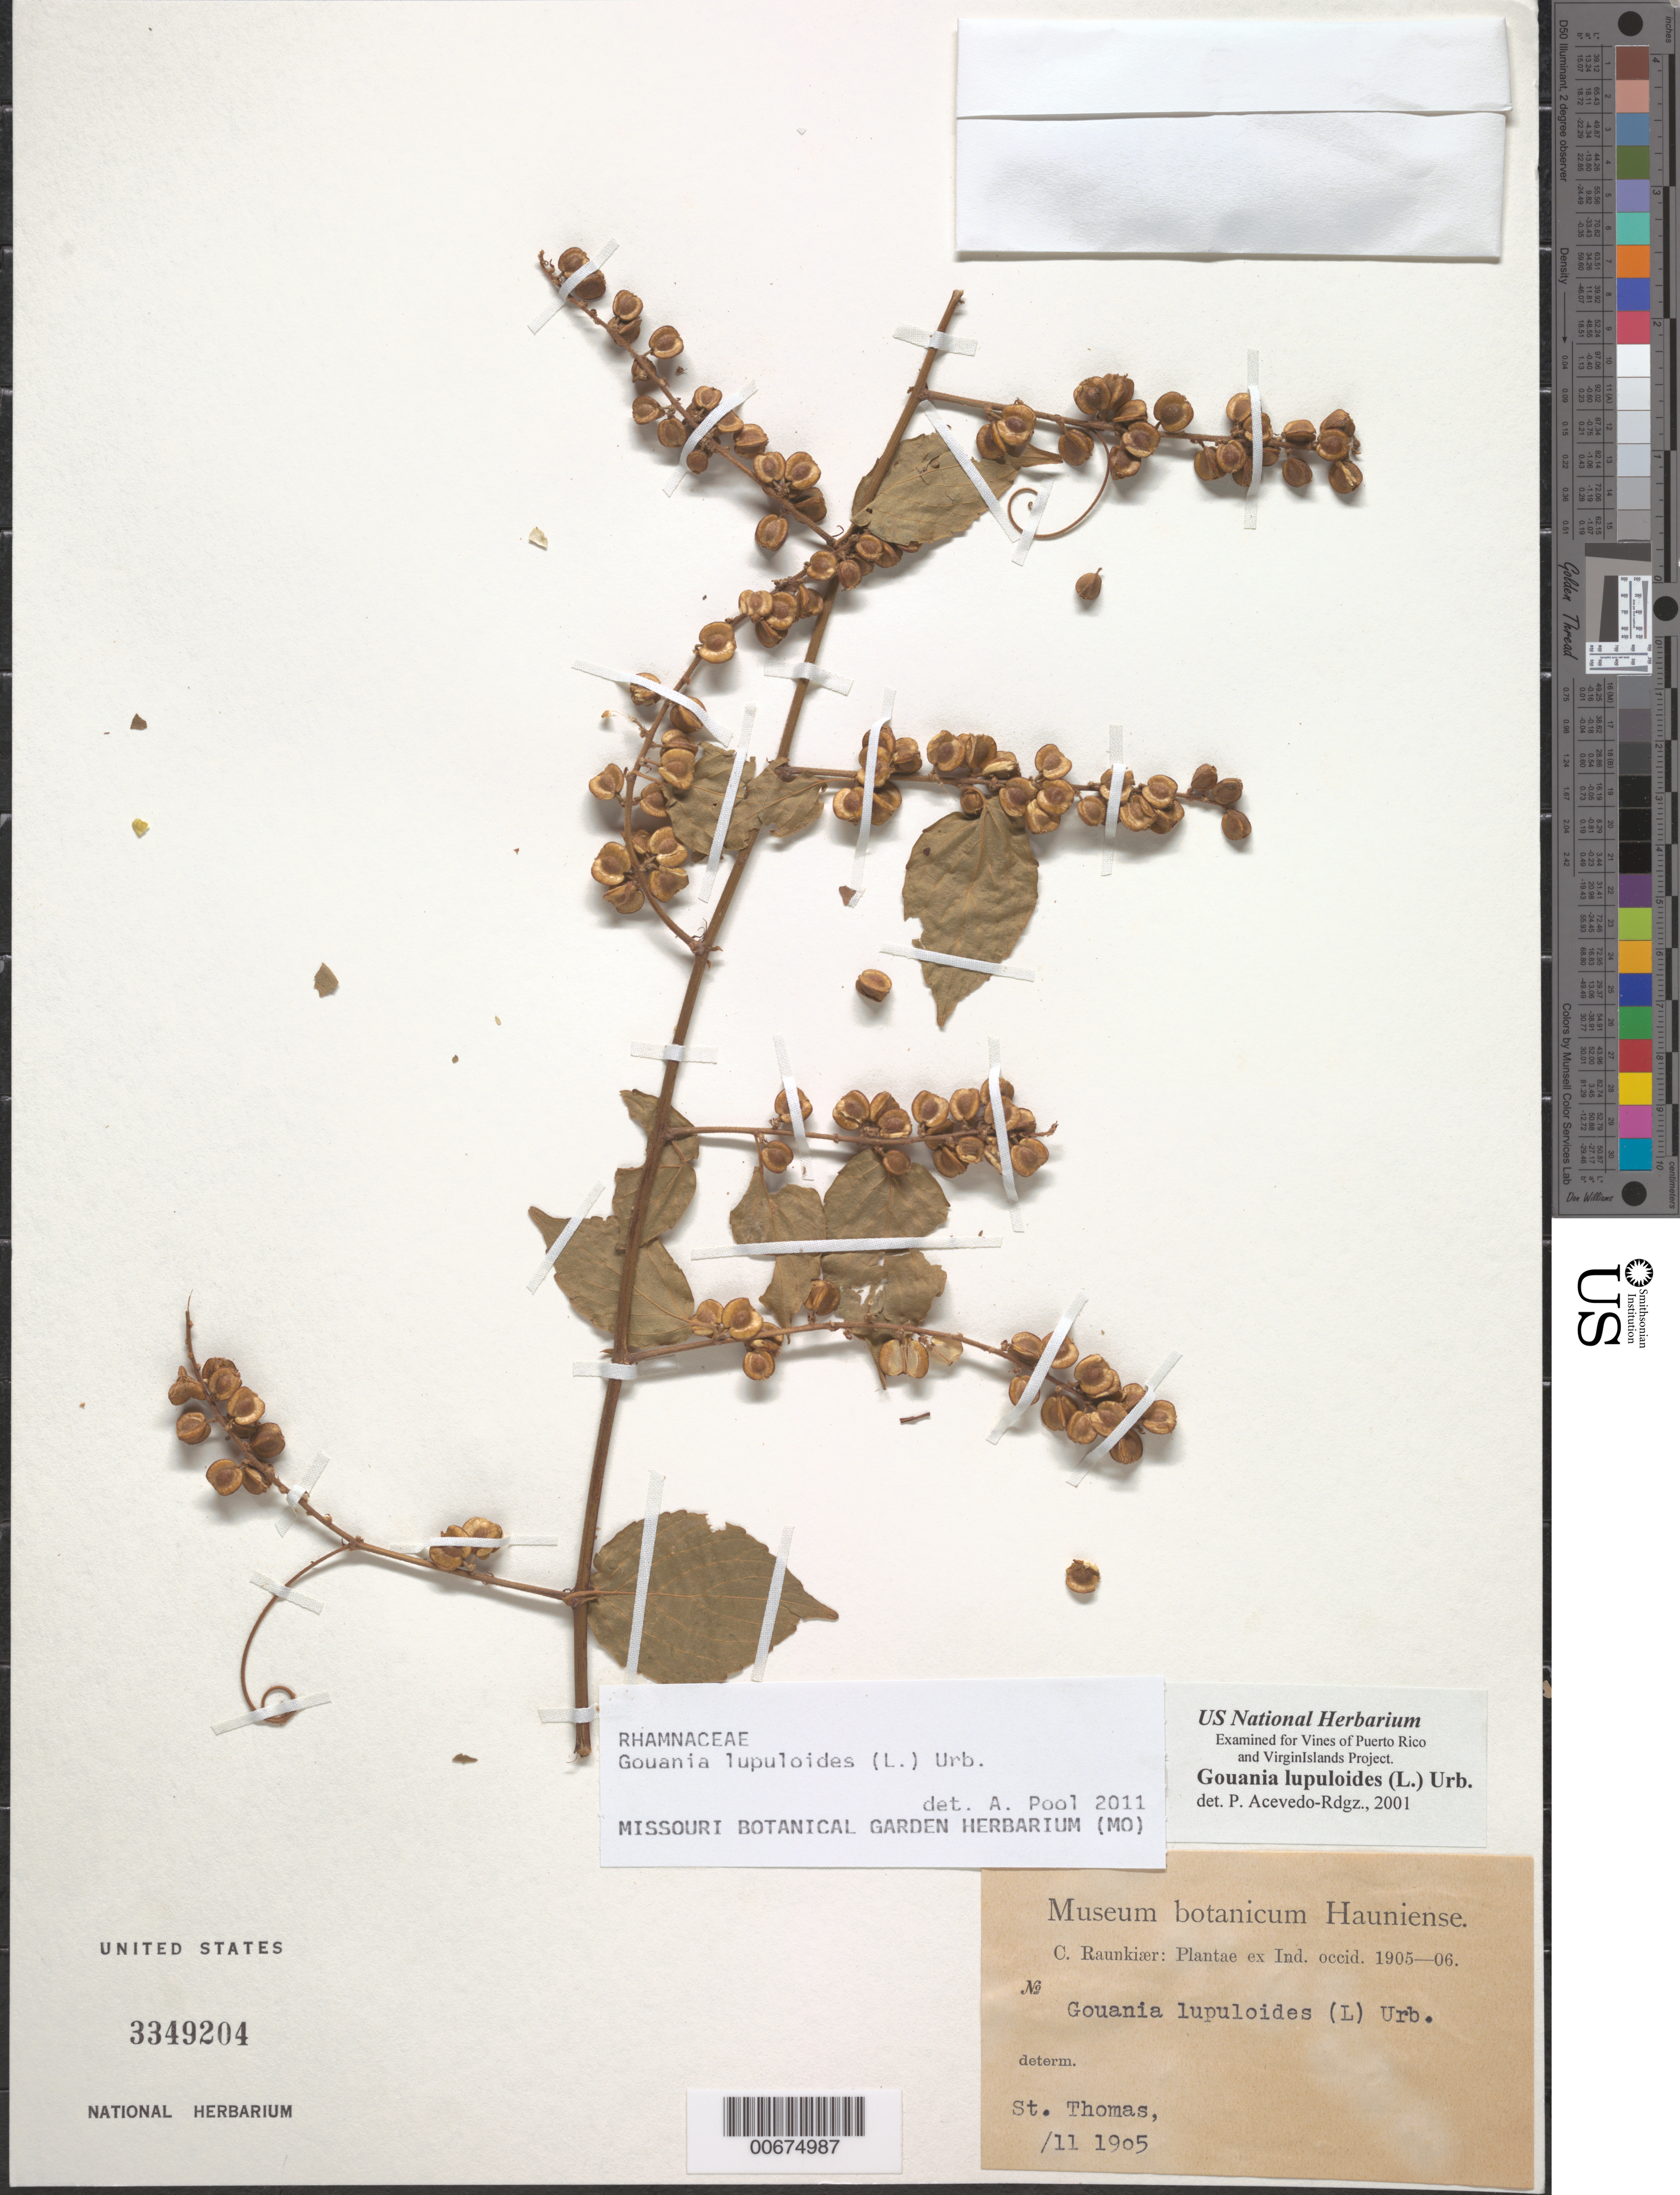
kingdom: Plantae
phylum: Tracheophyta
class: Magnoliopsida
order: Rosales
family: Rhamnaceae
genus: Gouania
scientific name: Gouania lupuloides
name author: (L.) Urb.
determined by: Pool, A., (MO), Missouri Botanical Garden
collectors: C. Raunkiær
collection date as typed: Nov 1905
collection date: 1905-11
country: U.S. Virgin Islands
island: St. Thomas I.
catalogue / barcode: US 3349204